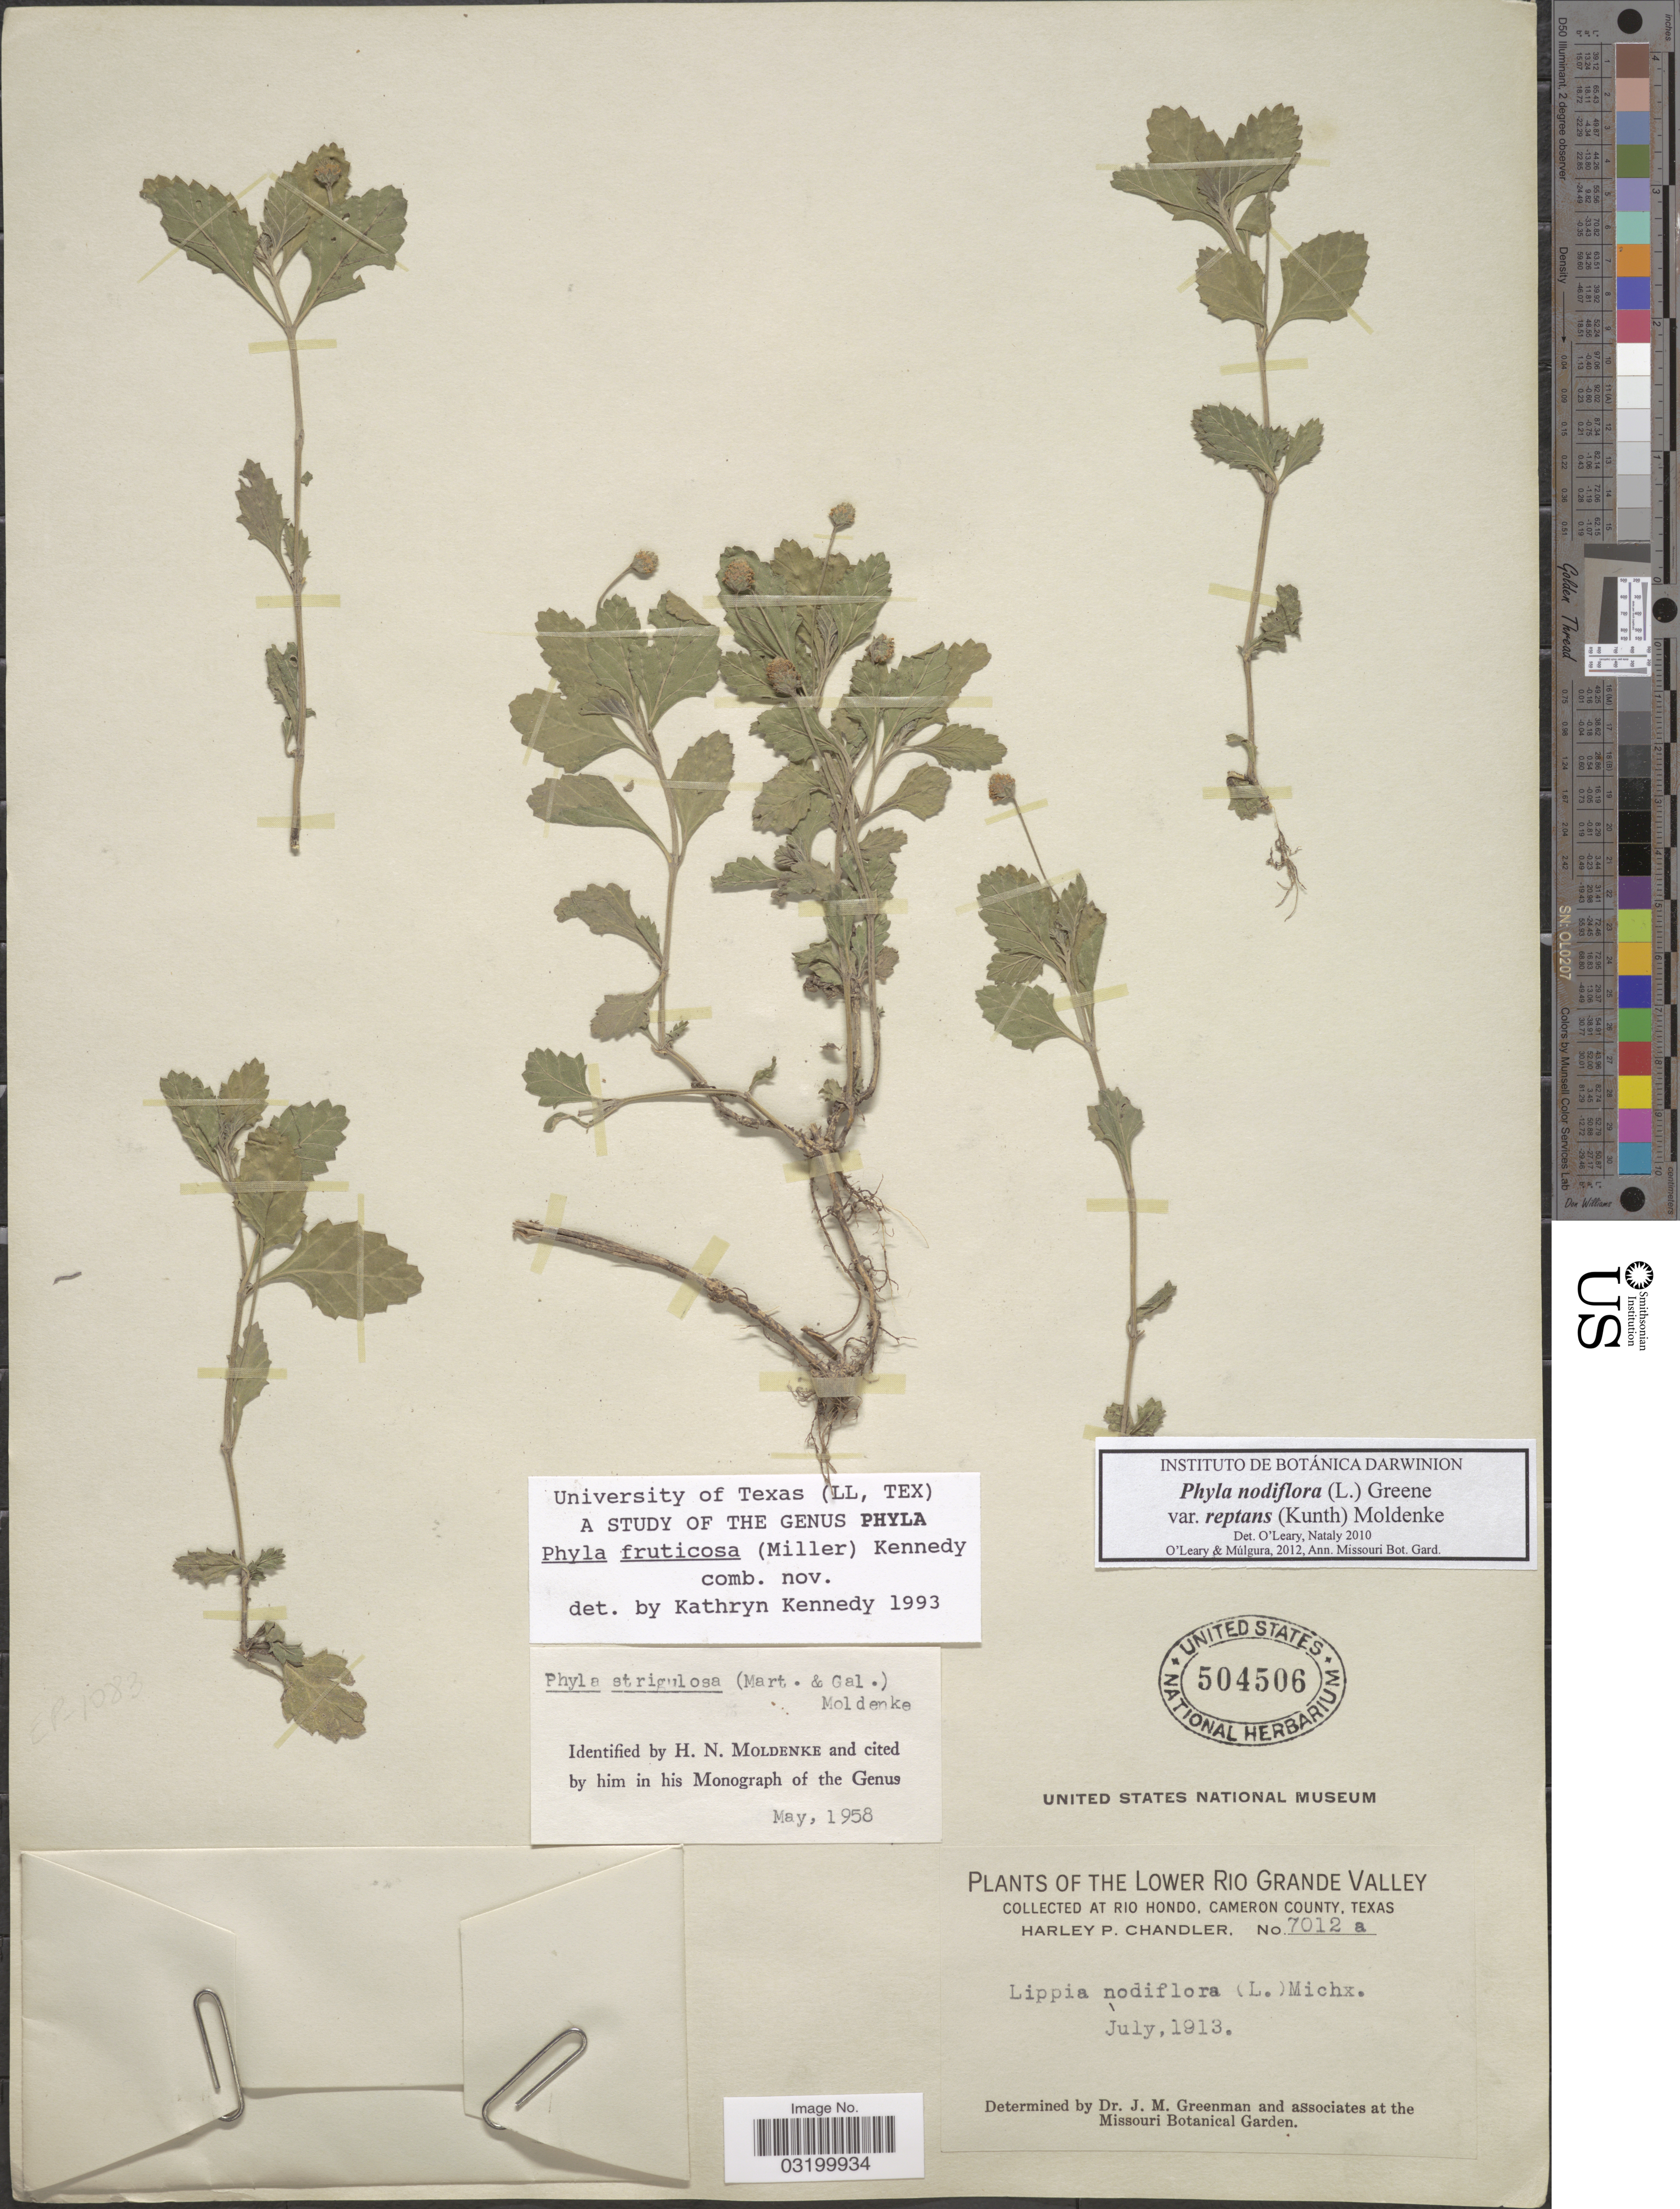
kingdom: Plantae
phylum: Tracheophyta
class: Magnoliopsida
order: Lamiales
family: Verbenaceae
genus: Phyla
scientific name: Phyla nodiflora var. reptans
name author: (Kunth) Moldenke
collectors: H. Chandler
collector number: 7012 a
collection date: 1913-07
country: United States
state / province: Texas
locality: The Lower Rio Grande Valley. At Rio Hondo, Cameron County.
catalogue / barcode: US 504506